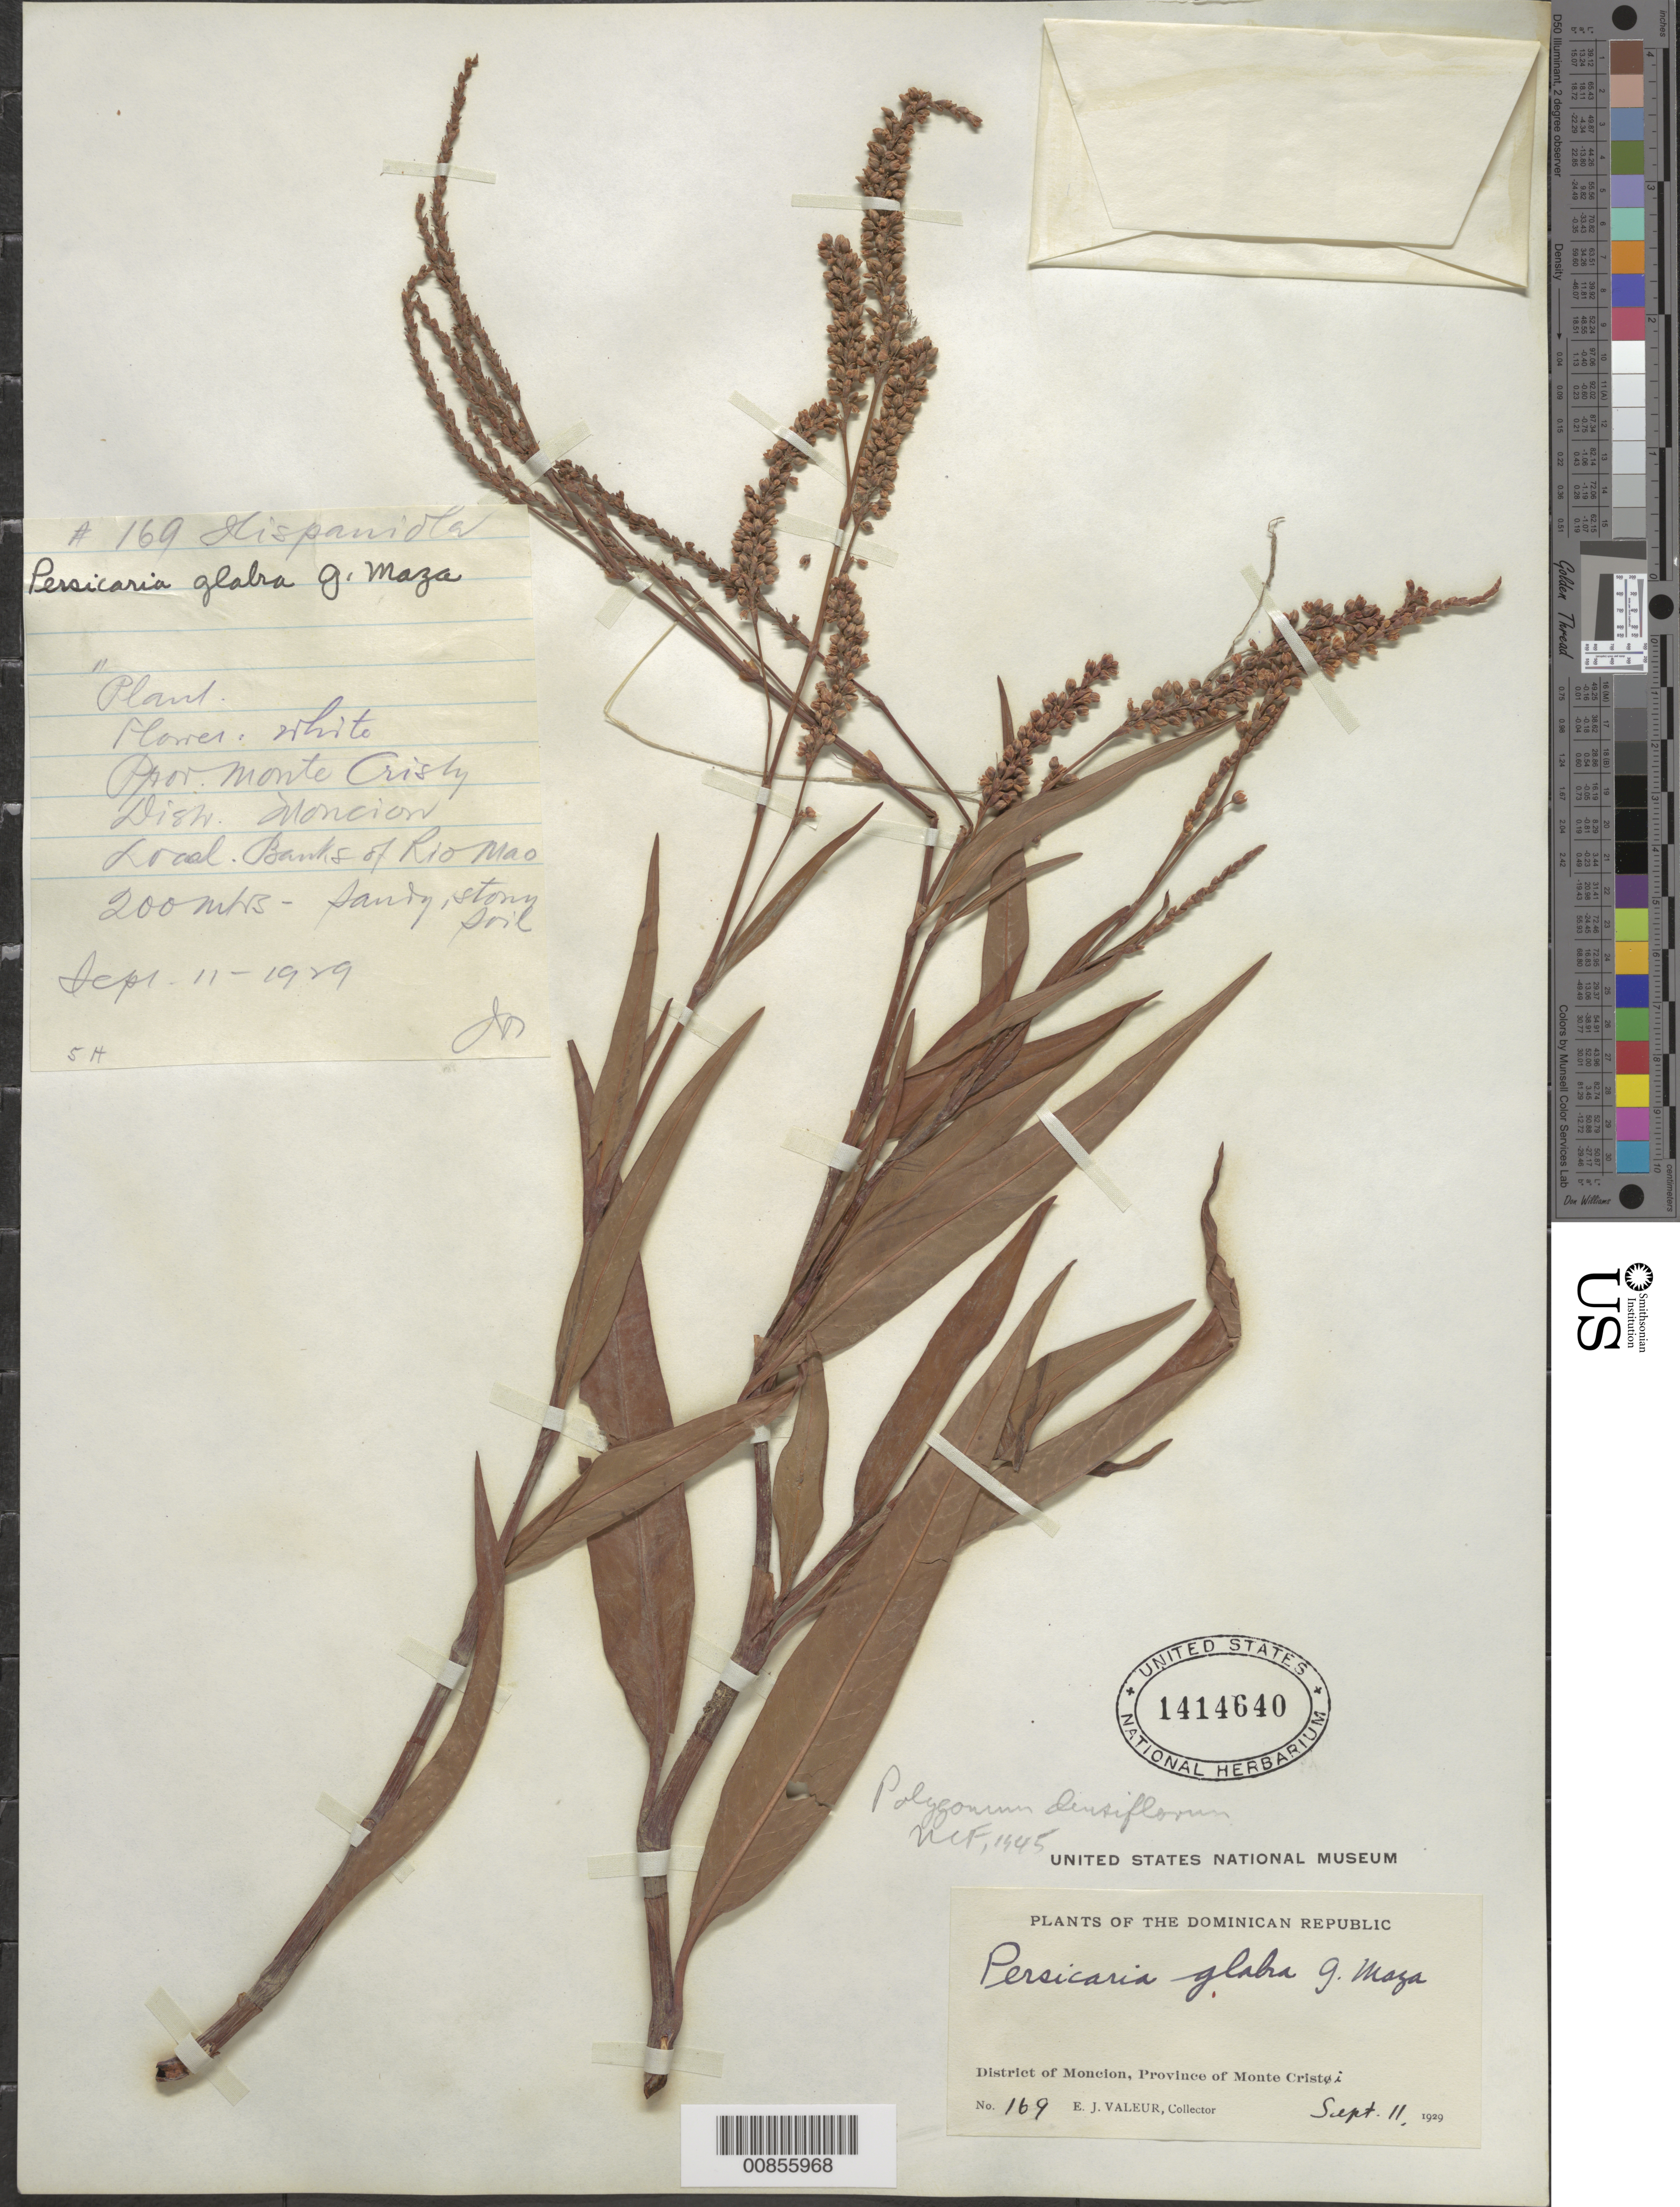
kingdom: Plantae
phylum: Tracheophyta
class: Magnoliopsida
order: Caryophyllales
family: Polygonaceae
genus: Polygonum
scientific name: Polygonum sp.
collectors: E. Valeur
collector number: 169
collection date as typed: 11 Sep 1929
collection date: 1929-09-11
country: Dominican Republic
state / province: Monte Cristi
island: Hispaniola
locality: Distr. of Monción. Banks of Río Mao.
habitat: Banks of river. Sandy stony soil.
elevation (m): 200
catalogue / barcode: US 1414640